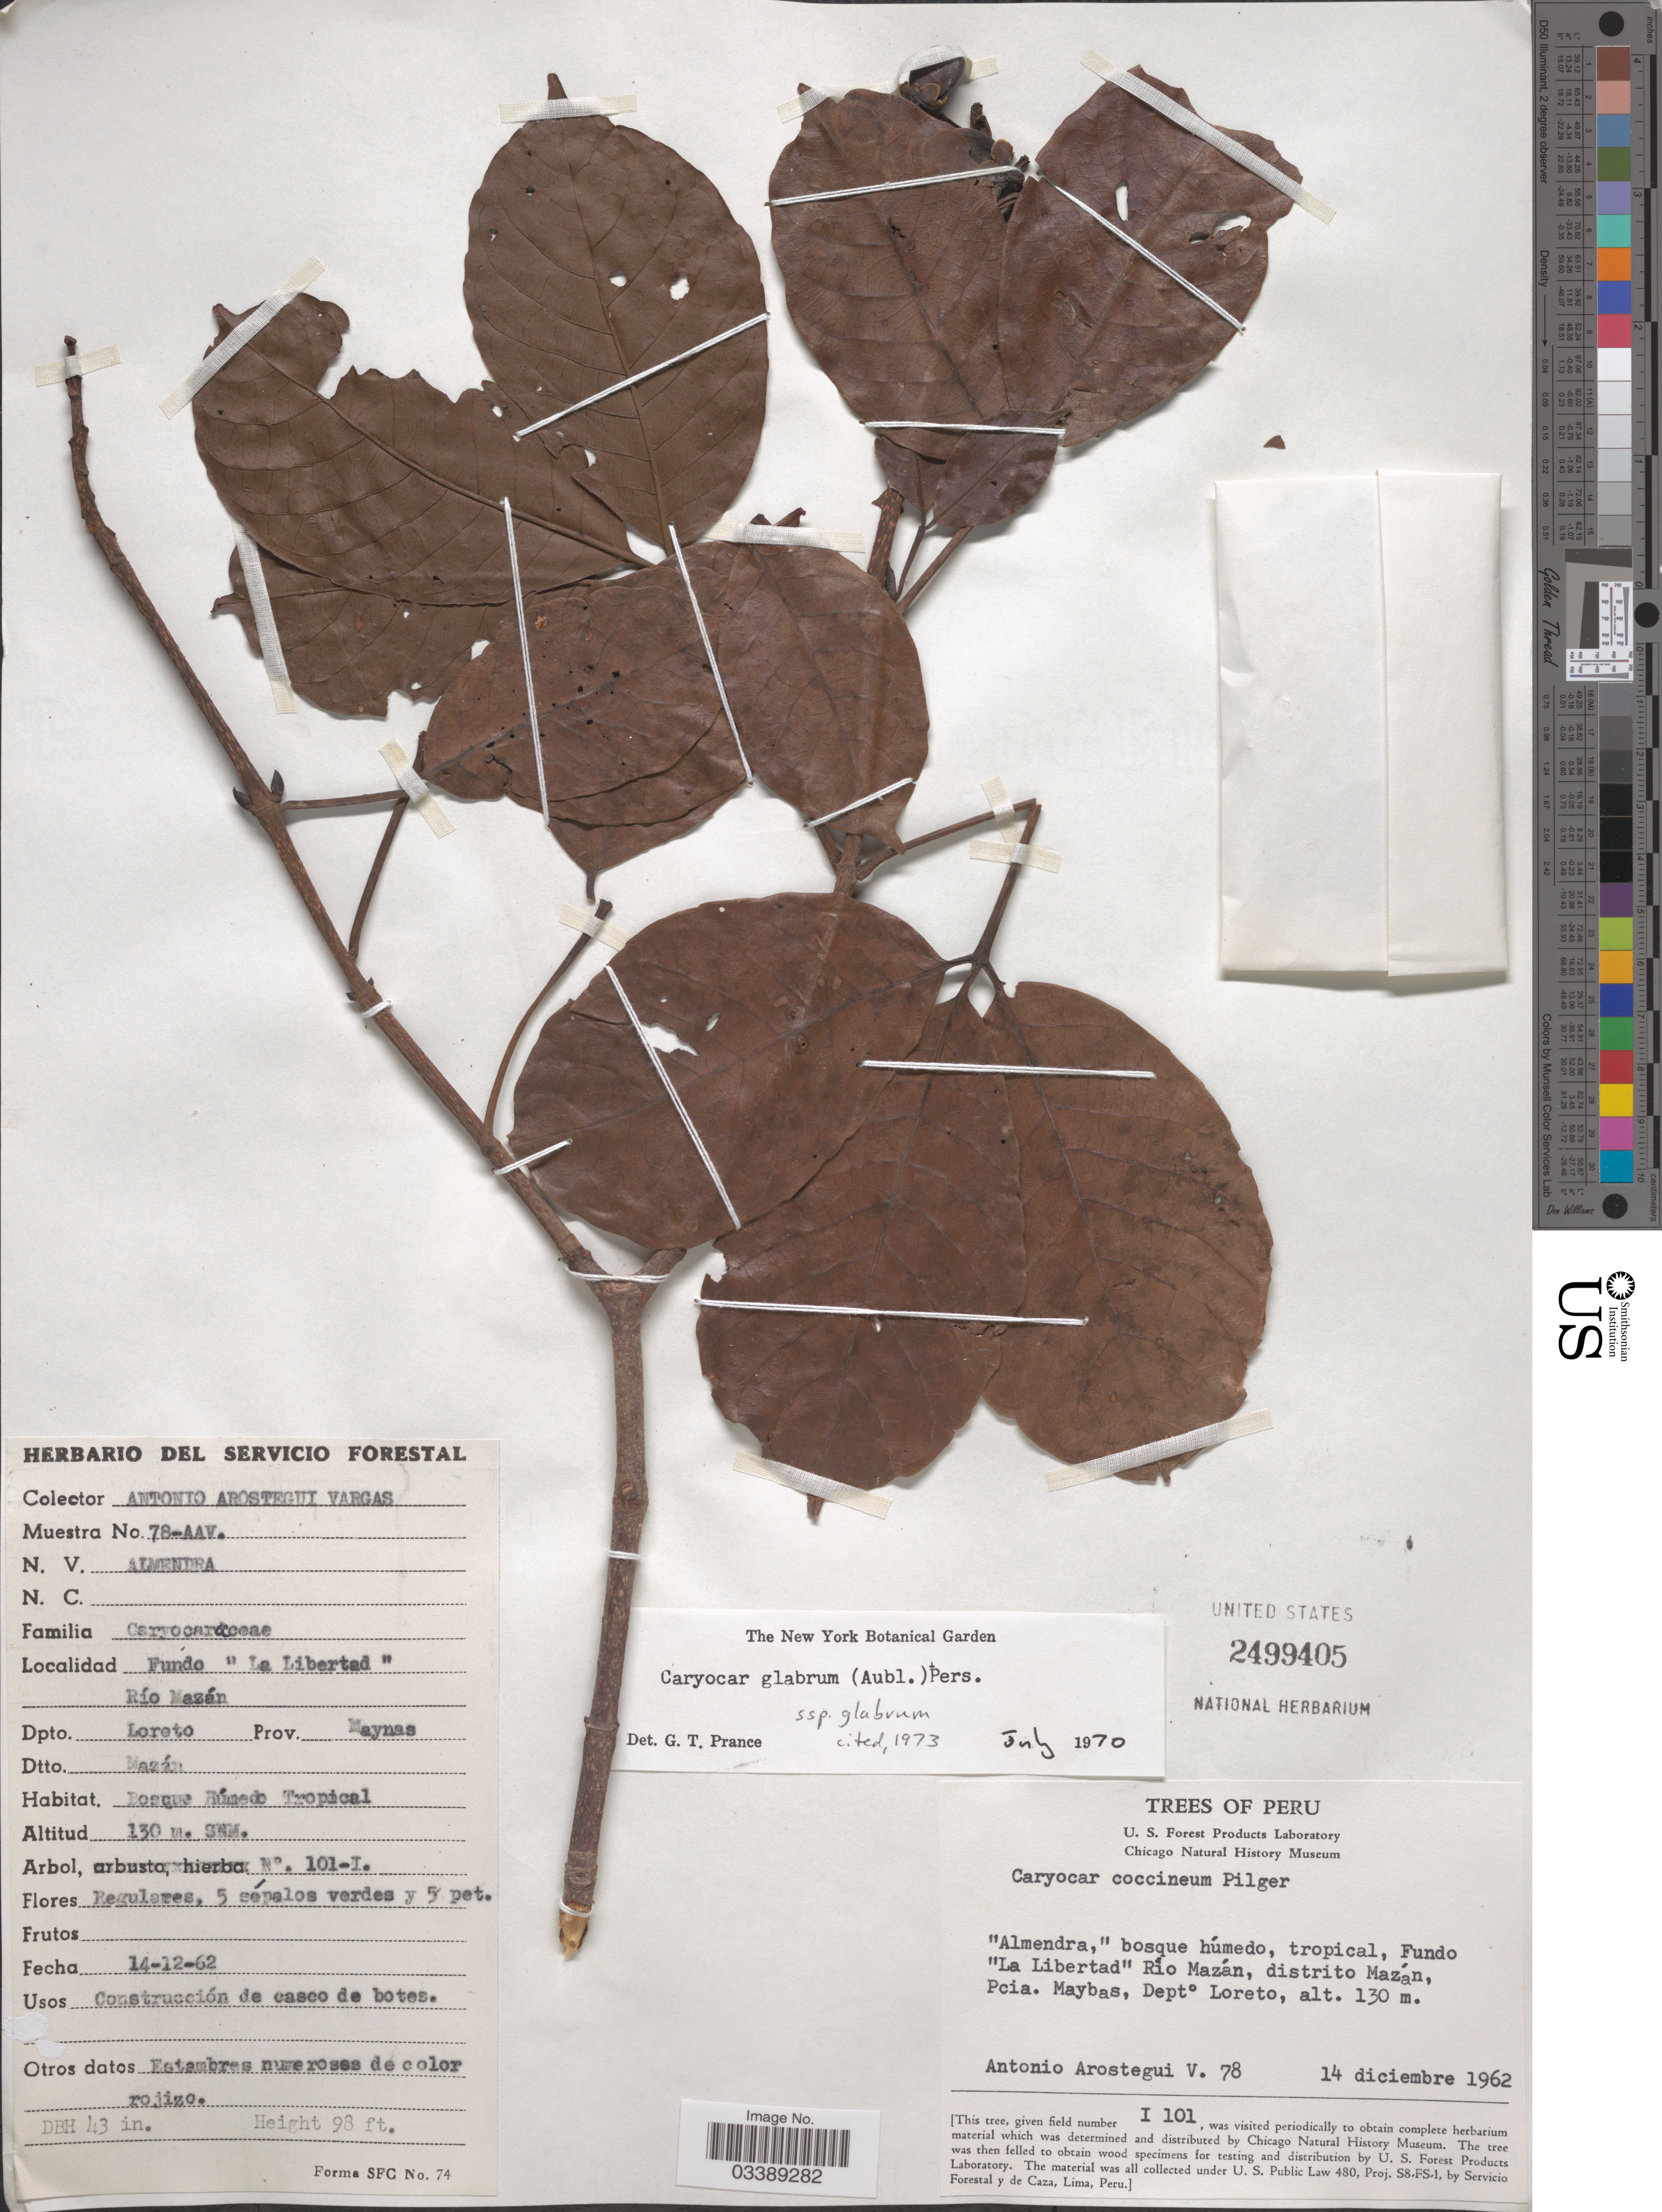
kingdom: Plantae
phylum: Tracheophyta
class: Magnoliopsida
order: Malpighiales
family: Caryocaraceae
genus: Caryocar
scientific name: Caryocar glabrum subsp. glabrum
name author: (Aubl.) Pers.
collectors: A. Arostegui V.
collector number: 78-AAV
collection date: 1962-12-14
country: Peru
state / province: Loreto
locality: Fundo "La Libertad" Río Mazán, distrito Mazán, Pcia. Maybas, Depto. Loreto.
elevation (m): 130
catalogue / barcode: US 2499405